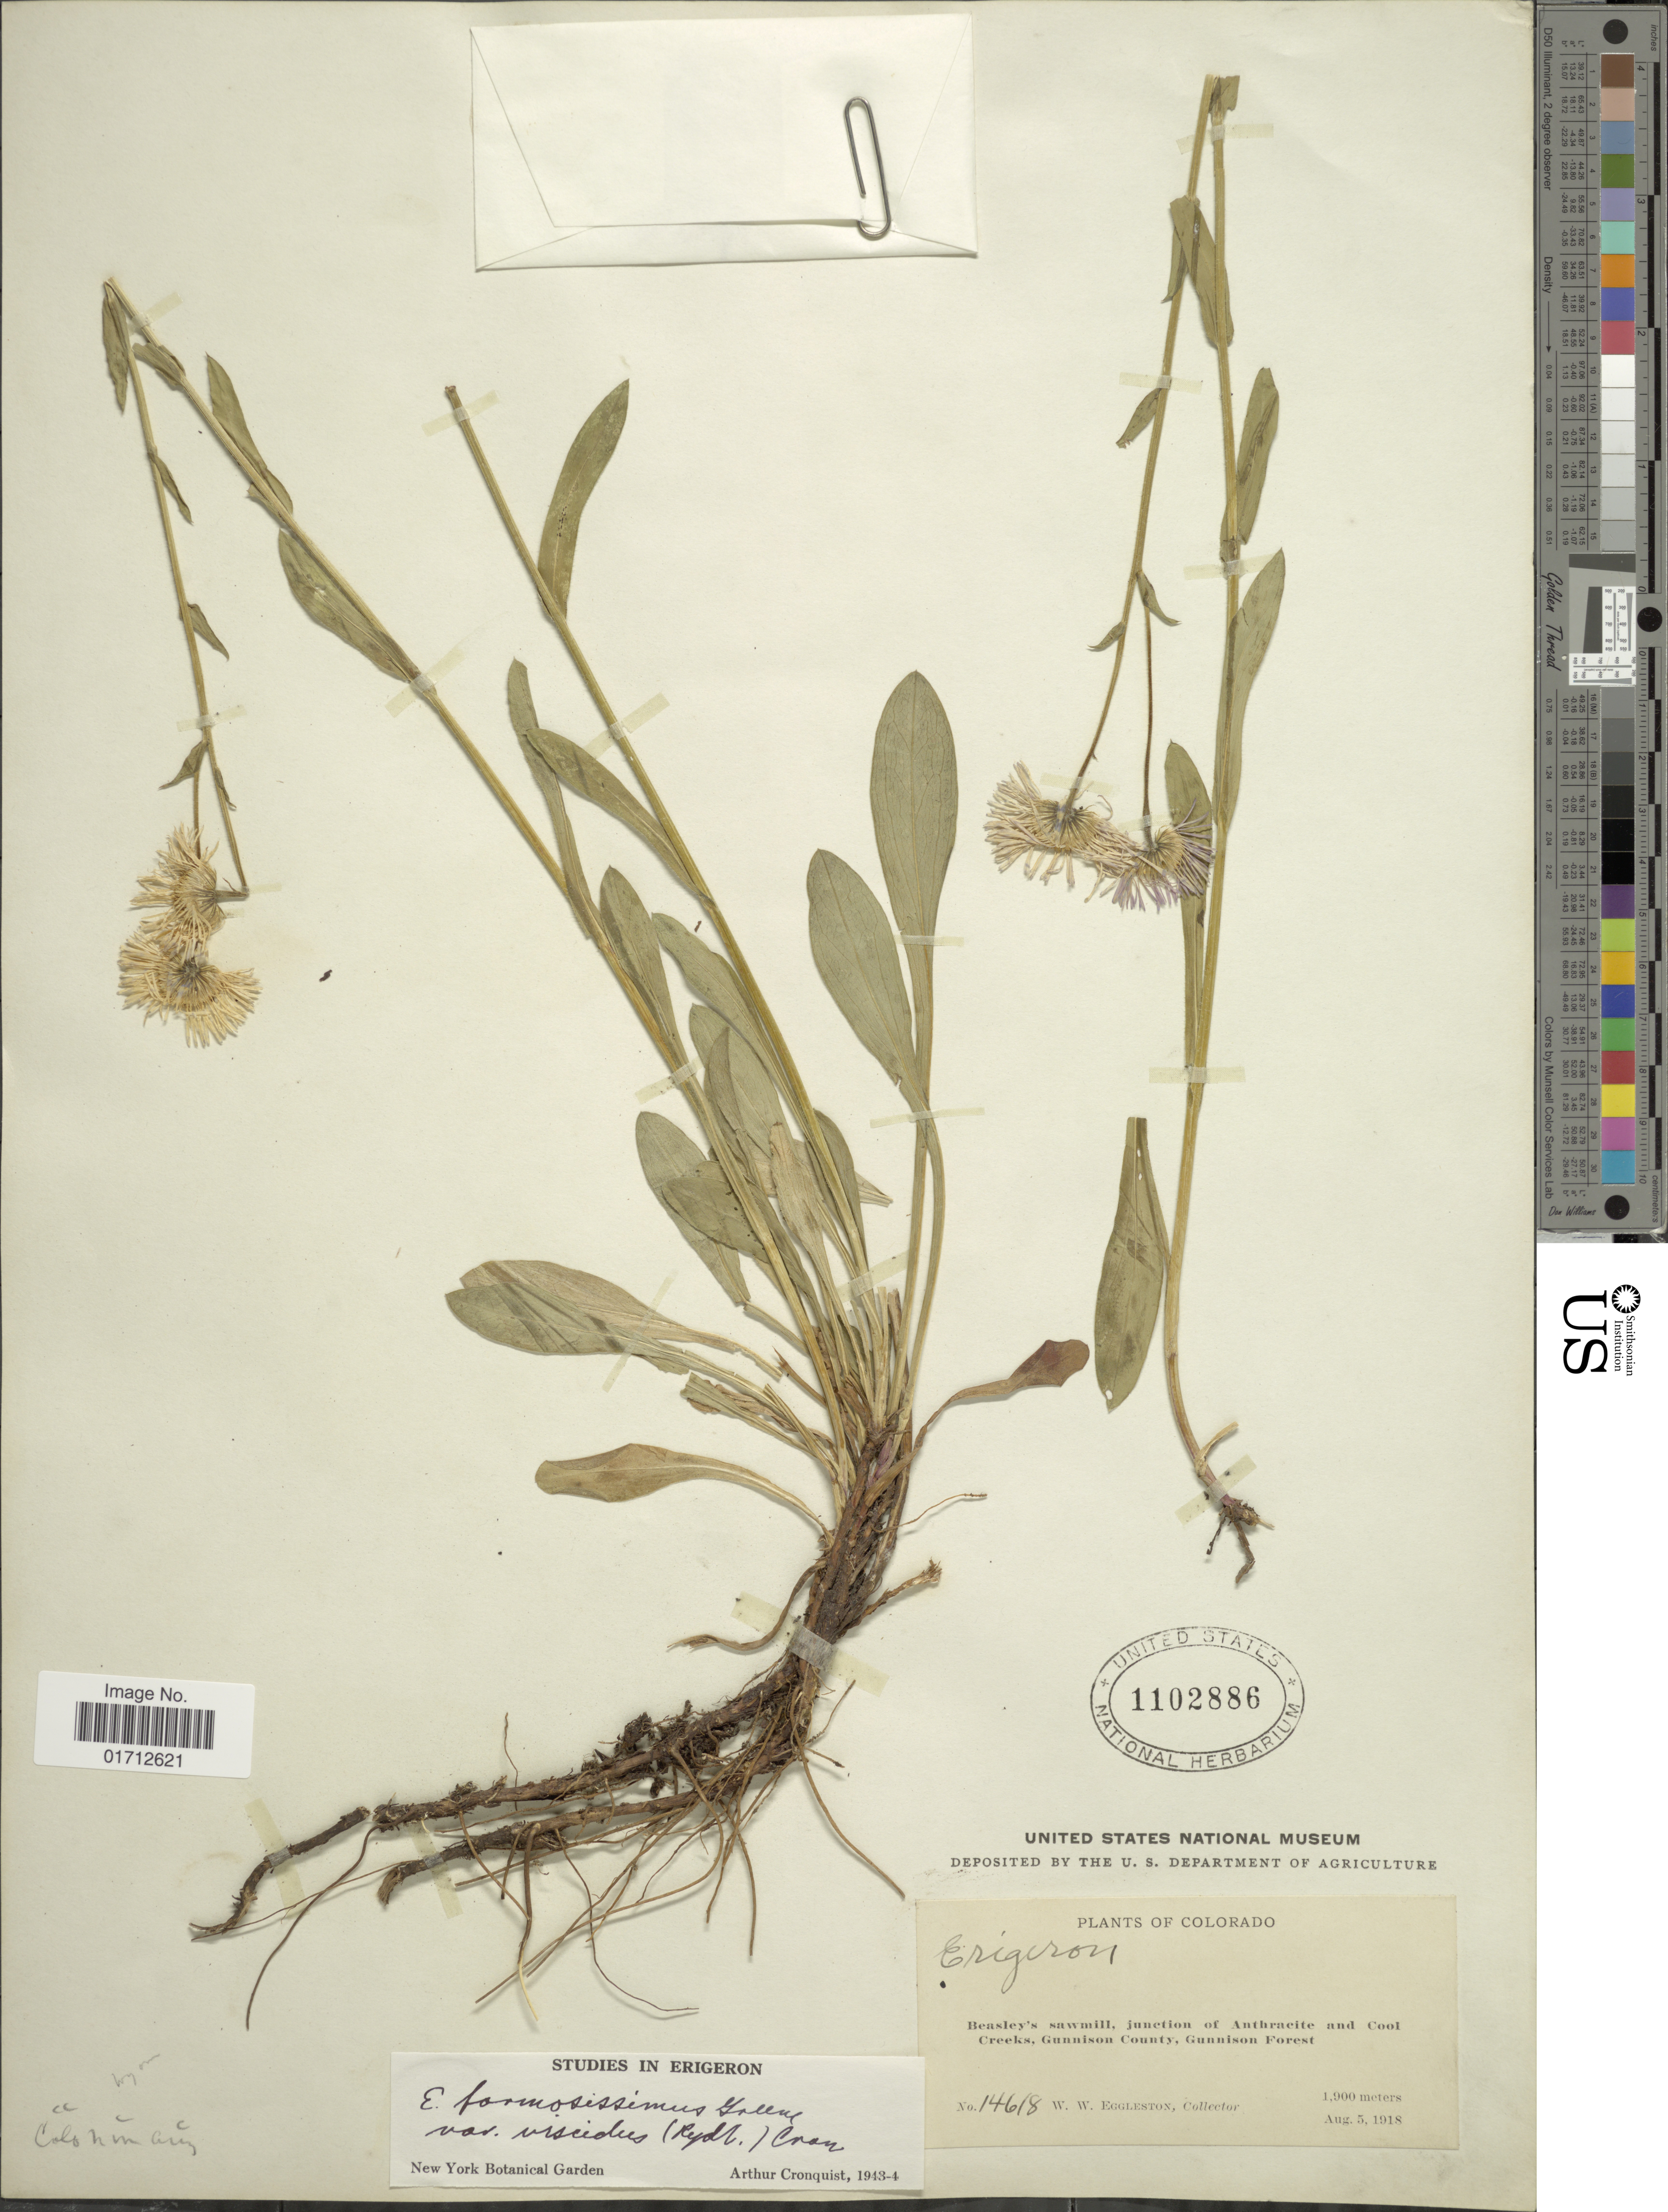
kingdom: Plantae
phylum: Tracheophyta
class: Magnoliopsida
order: Asterales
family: Asteraceae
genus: Erigeron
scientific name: Erigeron formosissimus var. viscidus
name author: (Rydb.) Cronq.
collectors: W. W. Eggleston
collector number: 14618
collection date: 1918-08-05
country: United States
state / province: Colorado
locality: Beasley's sawmill, junction of Anthracite and Cool Creeks, Gunnison County, Gunnison Forest.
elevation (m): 1900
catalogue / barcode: US 1102886